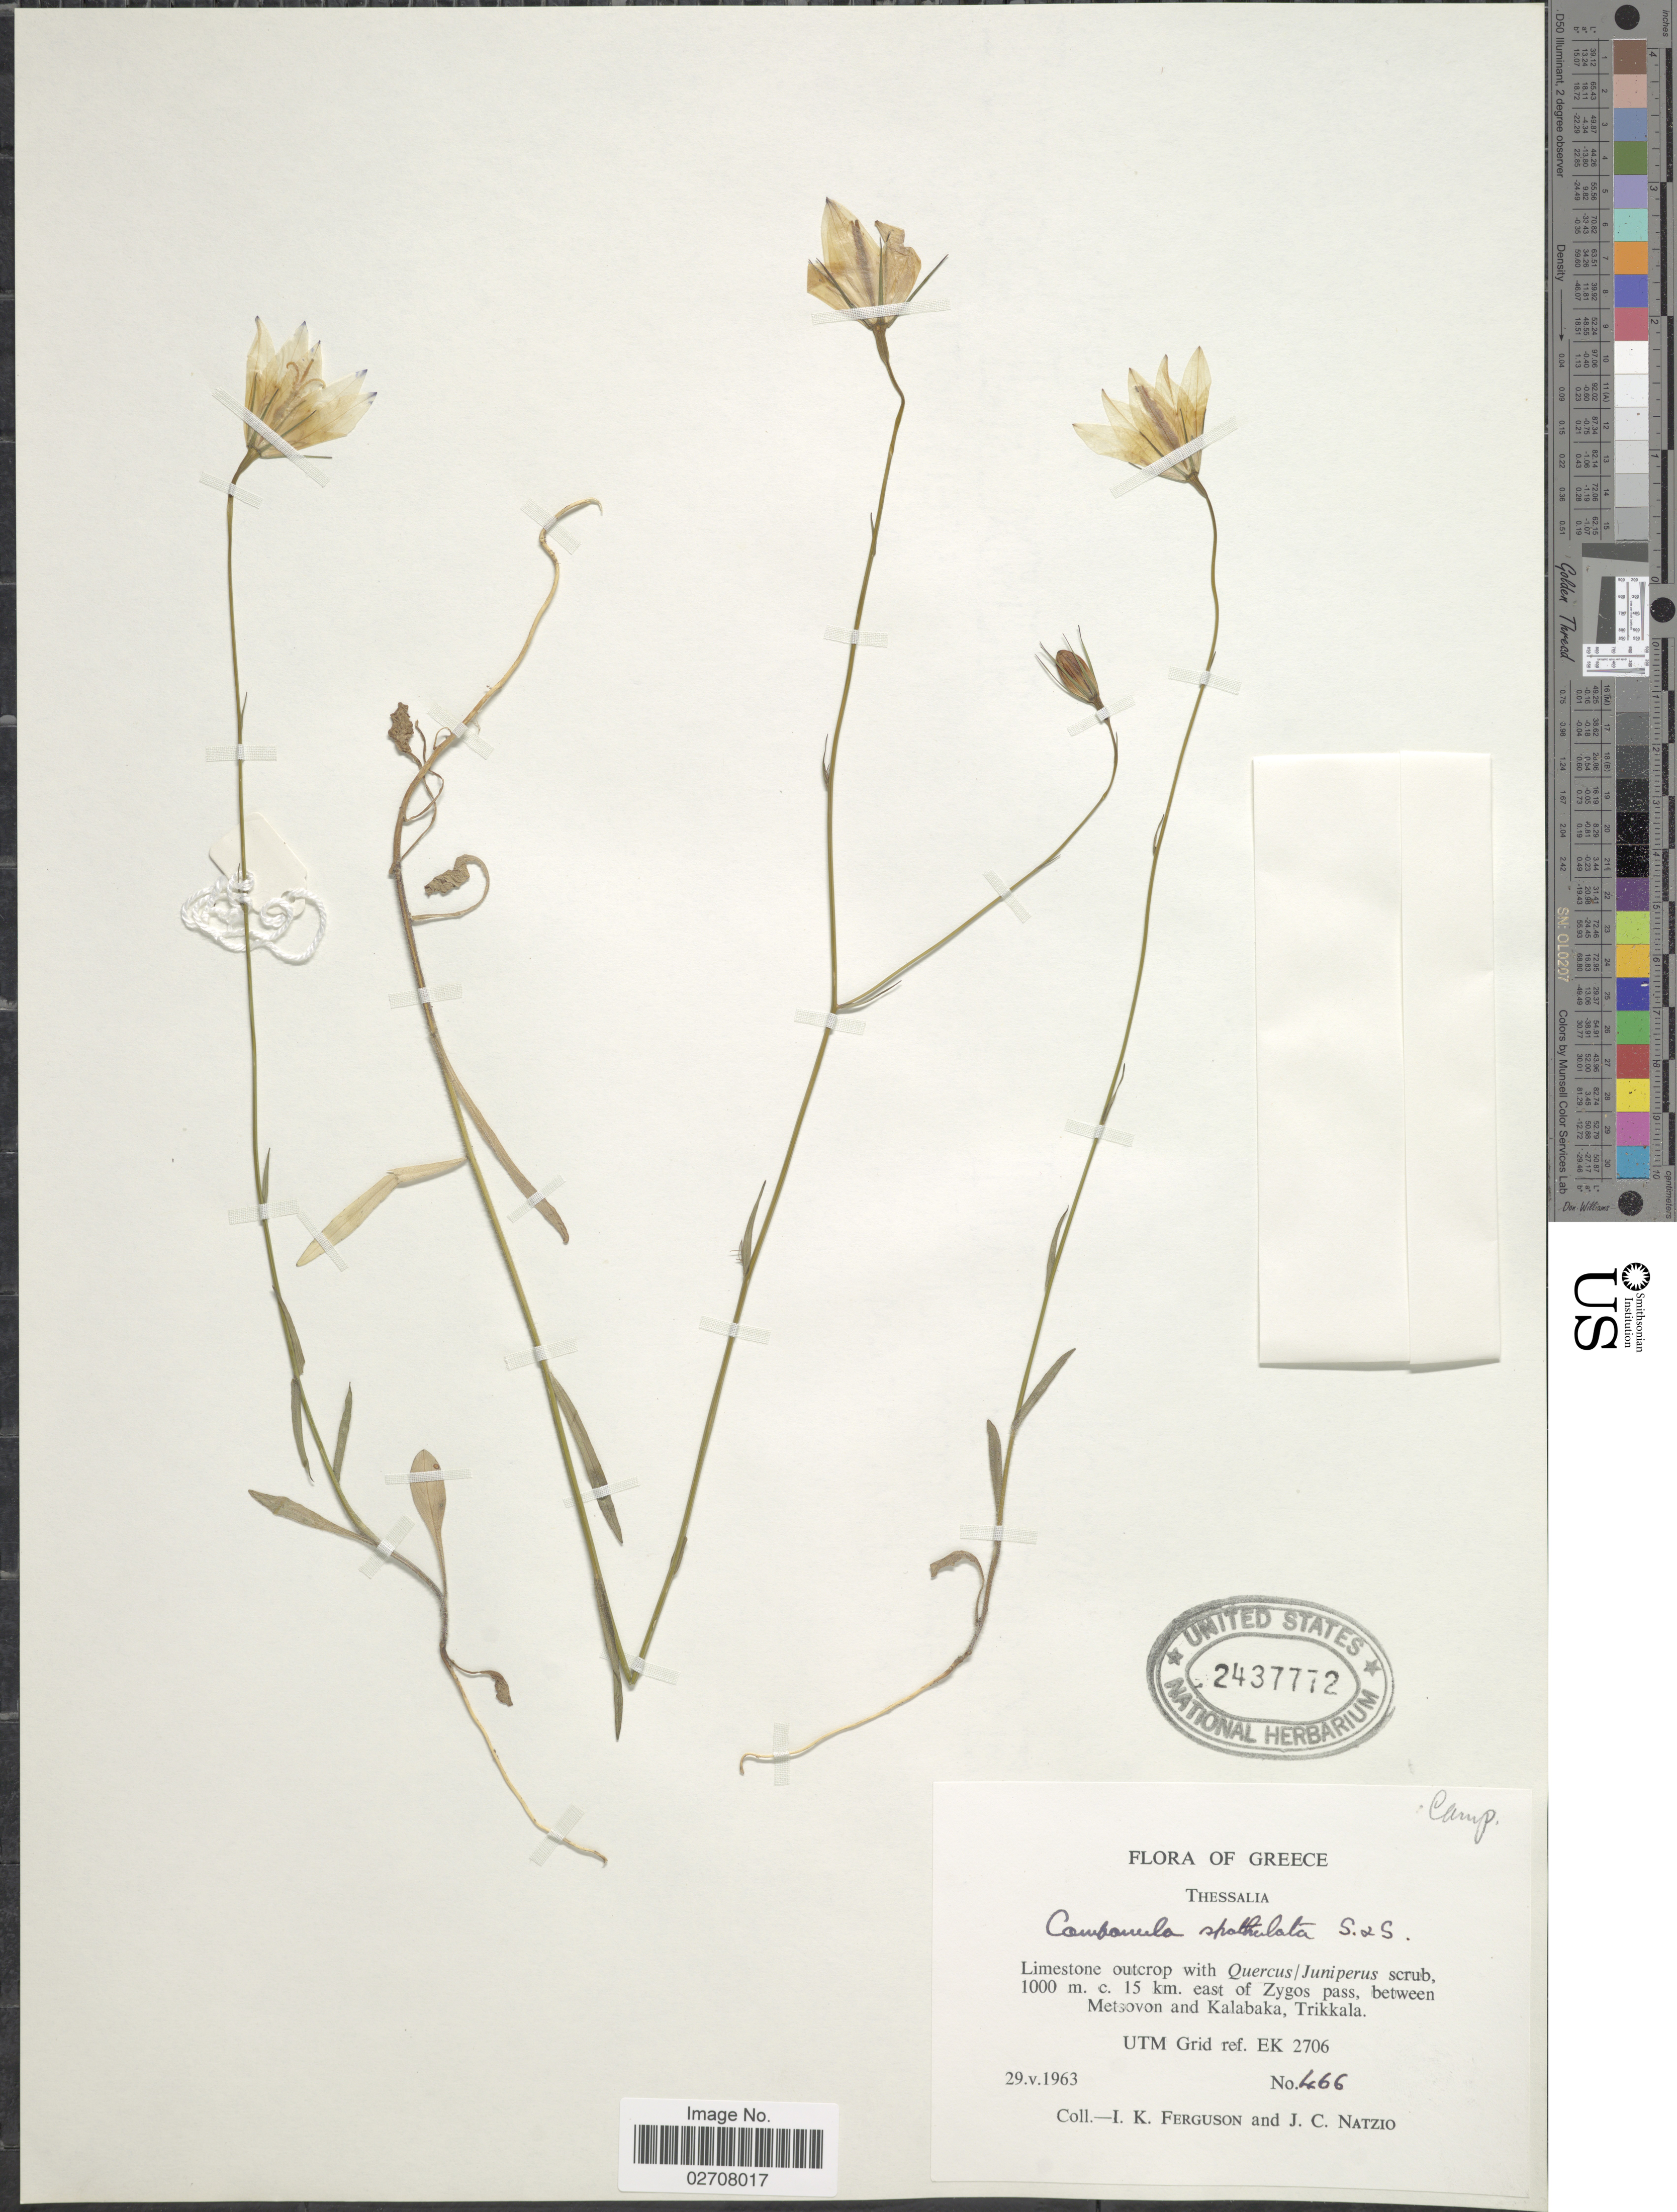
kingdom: Plantae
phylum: Tracheophyta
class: Magnoliopsida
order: Asterales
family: Campanulaceae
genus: Campanula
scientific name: Campanula spathulata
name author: Ehrenb. ex Boiss.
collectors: I. K. Ferguson & J. Natzio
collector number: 466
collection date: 1963-05-29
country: Greece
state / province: Thessaly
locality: LImestone outcrop with Quercus/Juniperus scrub, 1000 m. c. 15 km east of Zygos pass, between Metsovon and Kalabaka, Trikkala, UTM Grid ref. EK 2706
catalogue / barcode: US 2437772